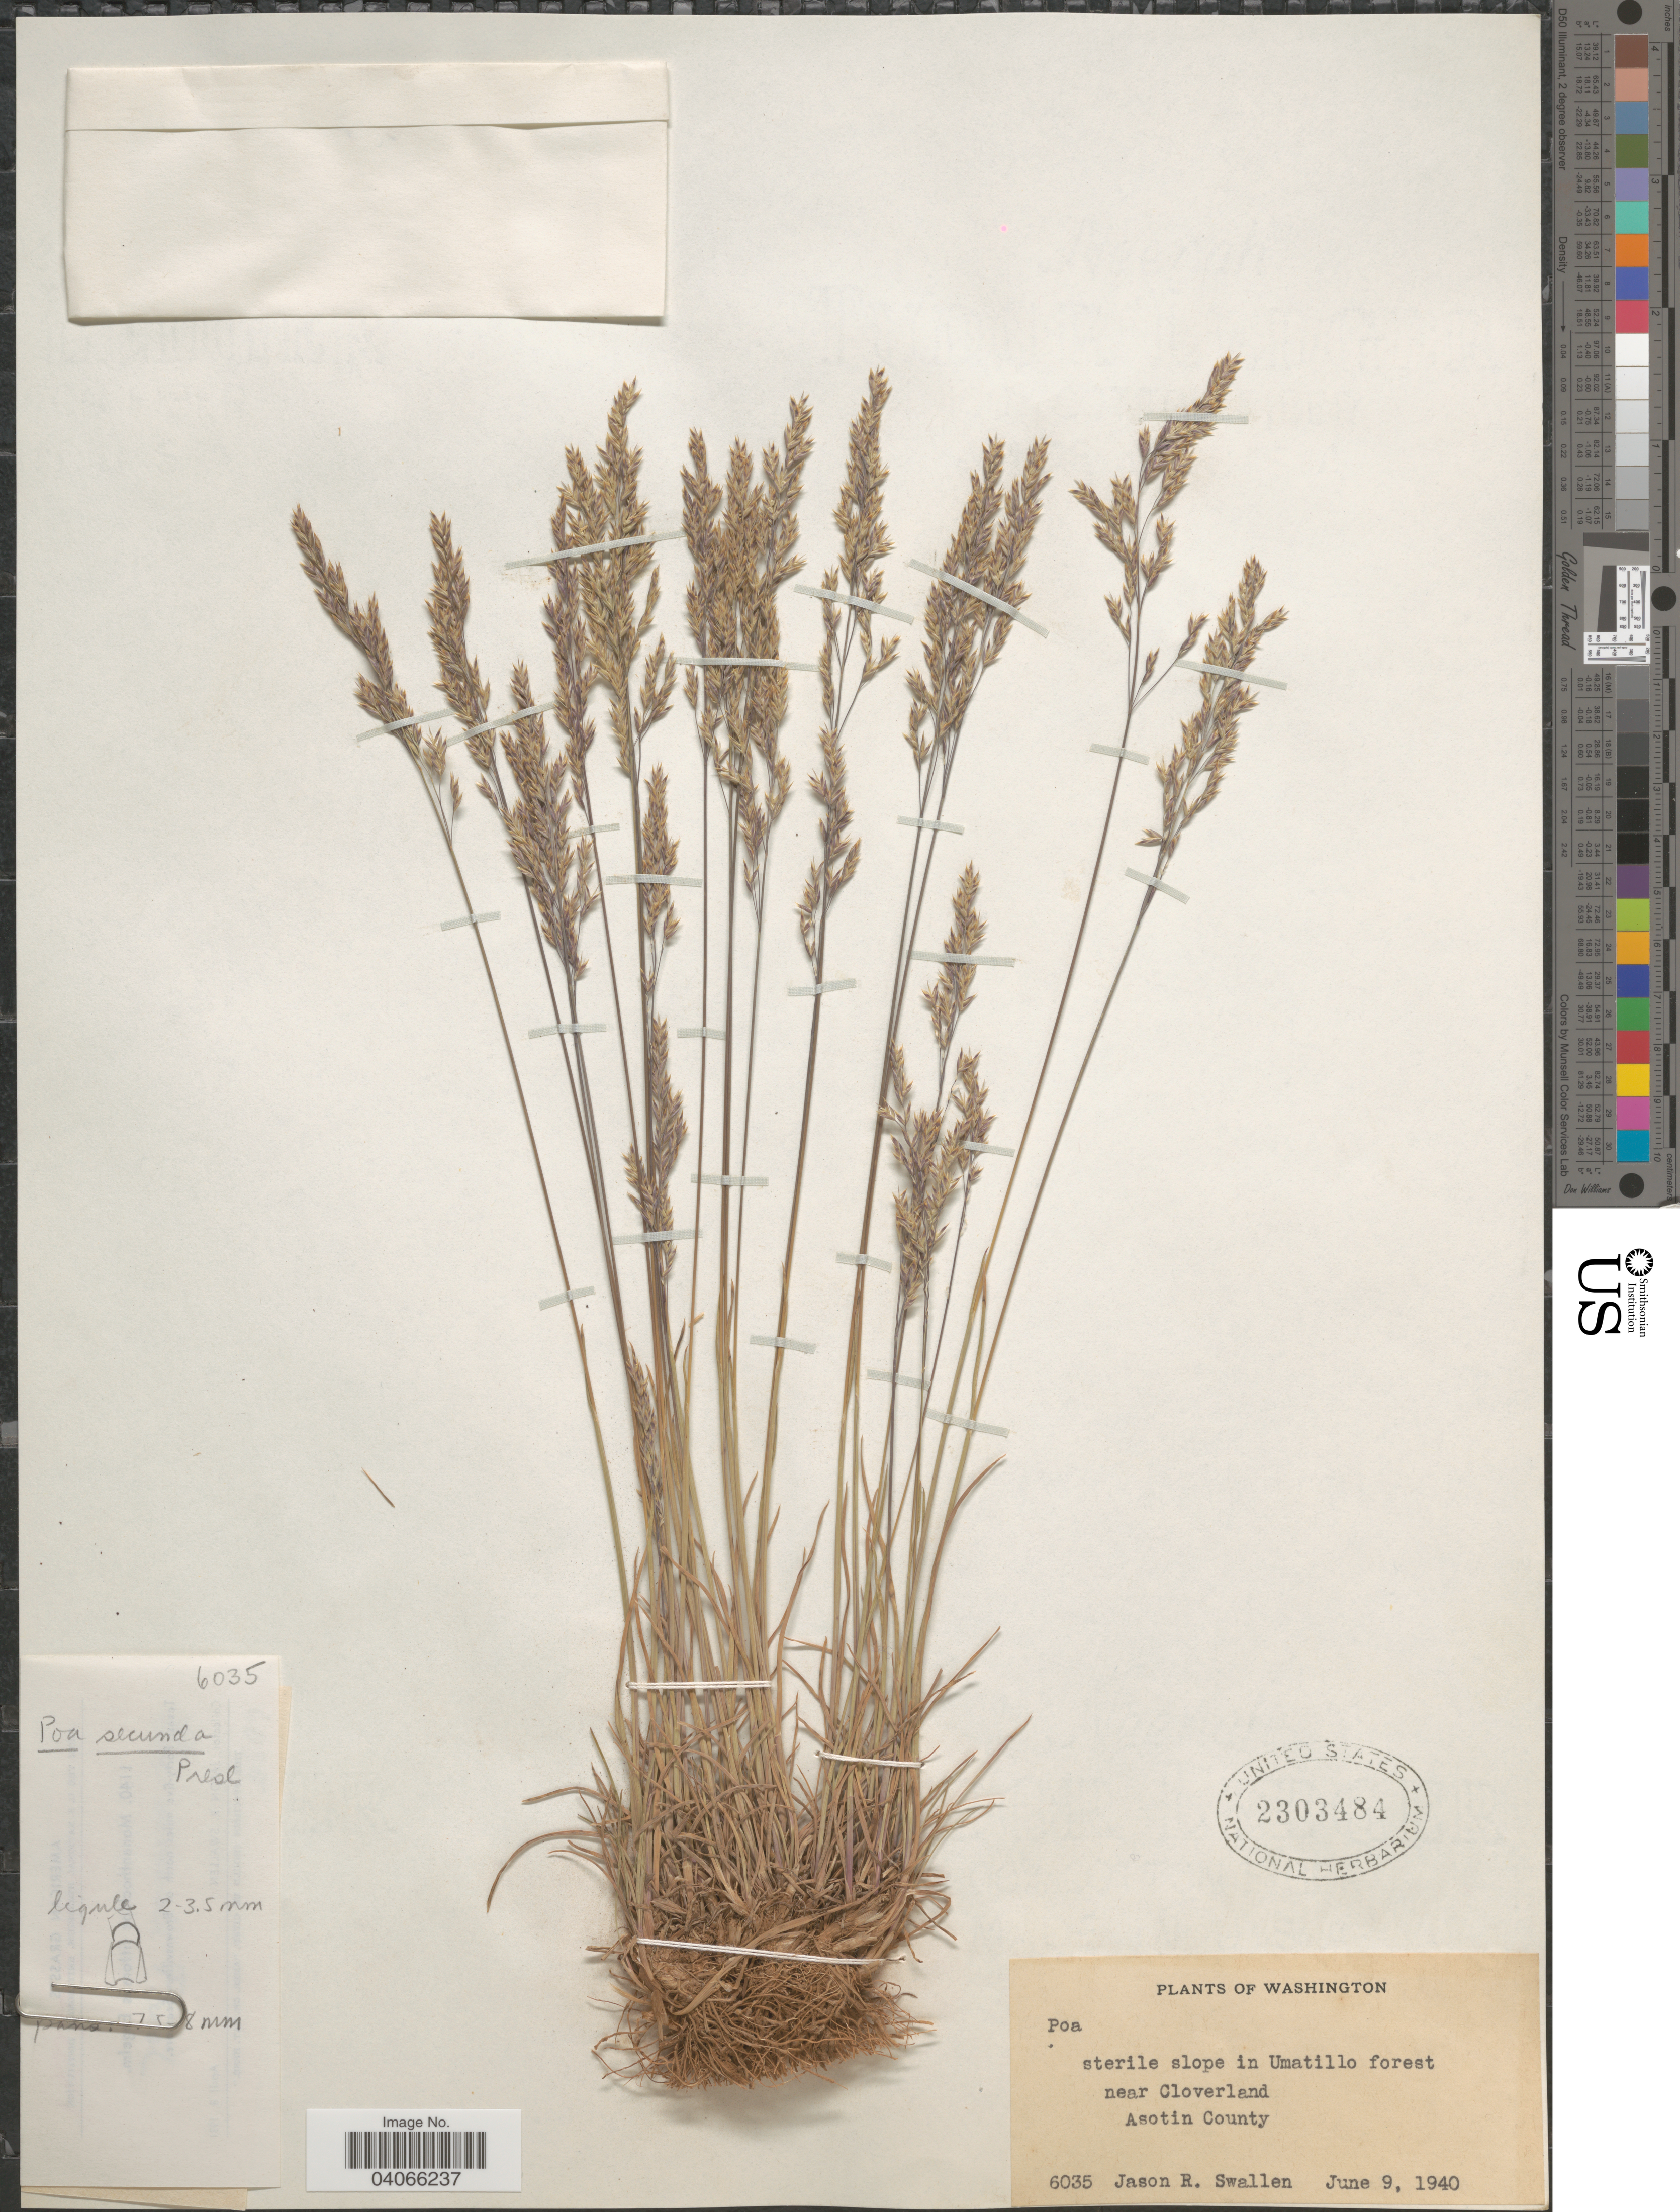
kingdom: Plantae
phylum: Tracheophyta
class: Liliopsida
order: Poales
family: Poaceae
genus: Poa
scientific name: Poa secunda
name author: J. Presl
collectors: J. R. Swallen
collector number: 6035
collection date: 1940-06-09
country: United States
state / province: Washington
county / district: Asotin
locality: In Umatillo forest near Cloverland. Asotin County.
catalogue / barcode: US 2303484